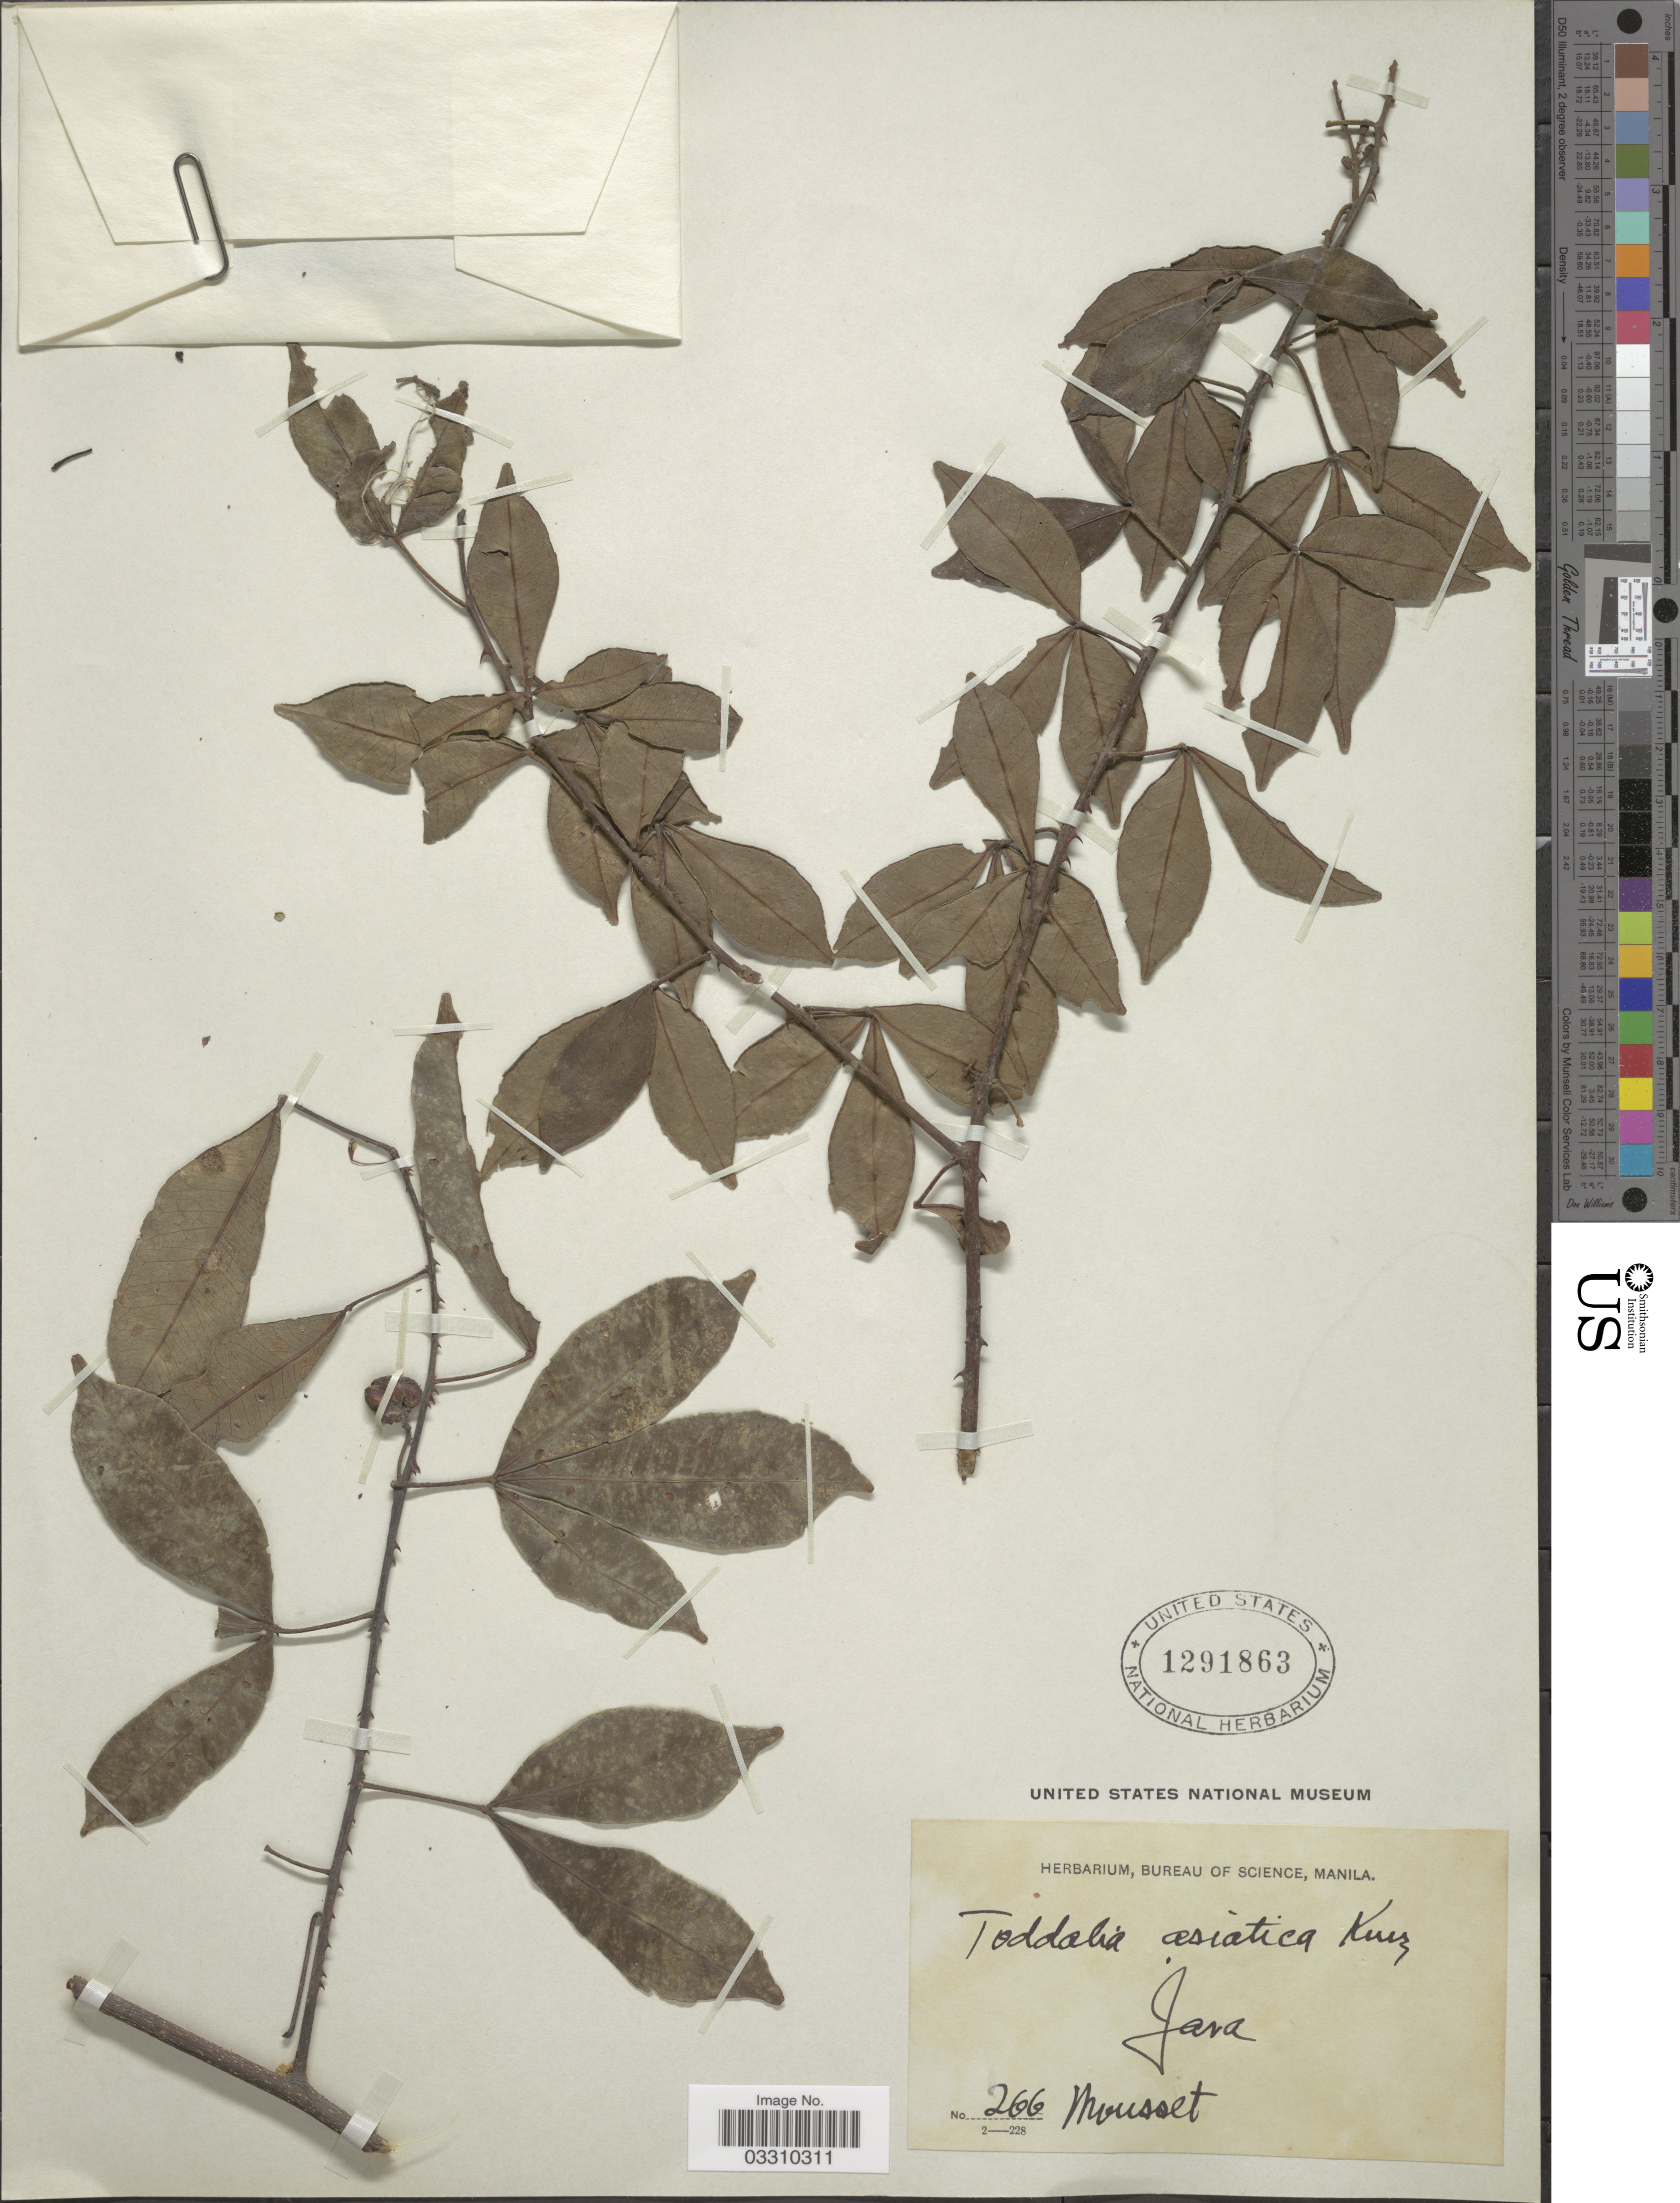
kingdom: Plantae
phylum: Tracheophyta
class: Magnoliopsida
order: Sapindales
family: Rutaceae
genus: Zanthoxylum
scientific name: Zanthoxylum asiaticum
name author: (L.) Appelhans et al.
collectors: Mousset, --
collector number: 266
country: Indonesia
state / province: Java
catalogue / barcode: US 1291863